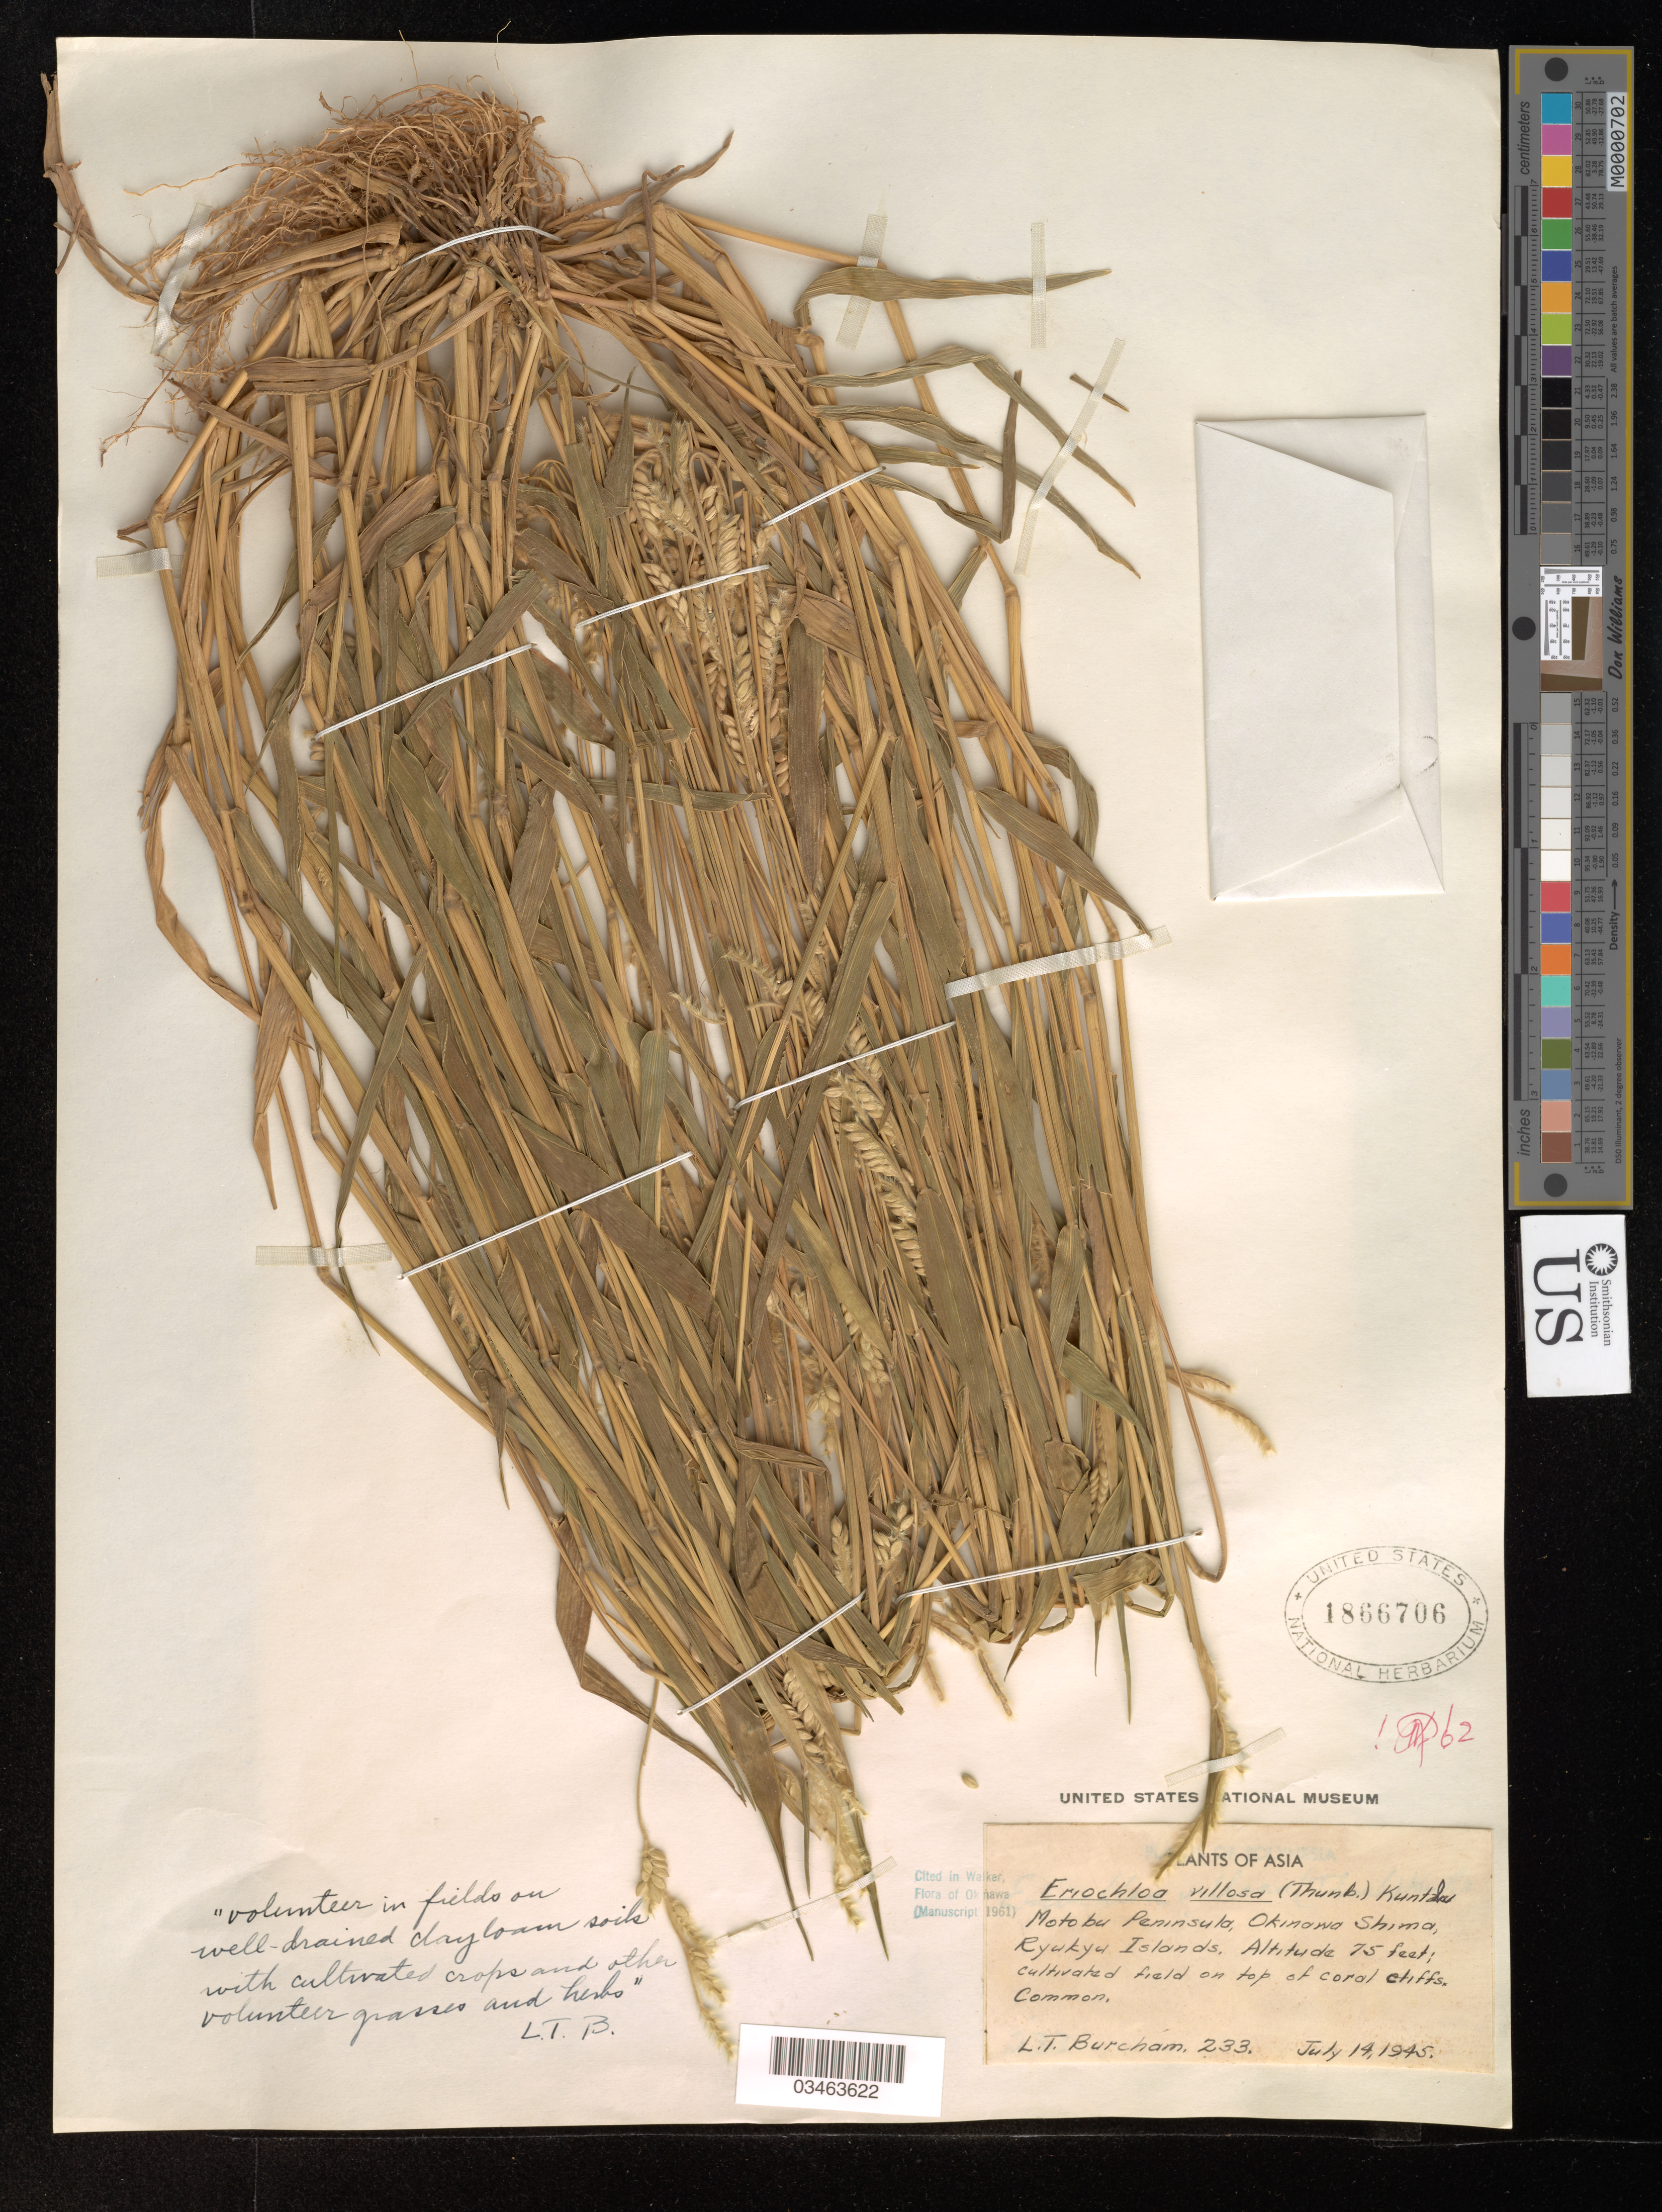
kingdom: Plantae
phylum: Tracheophyta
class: Liliopsida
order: Poales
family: Poaceae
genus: Eriochloa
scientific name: Eriochloa villosa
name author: (Thunb.) Kunth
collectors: L. Burcham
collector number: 233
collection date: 1945-07-14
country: Japan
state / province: Okinawa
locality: Motobu Peninsula, Ryukyu Islands. Cultivated field on top of coral cliffs.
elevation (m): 23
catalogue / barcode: US 1866706